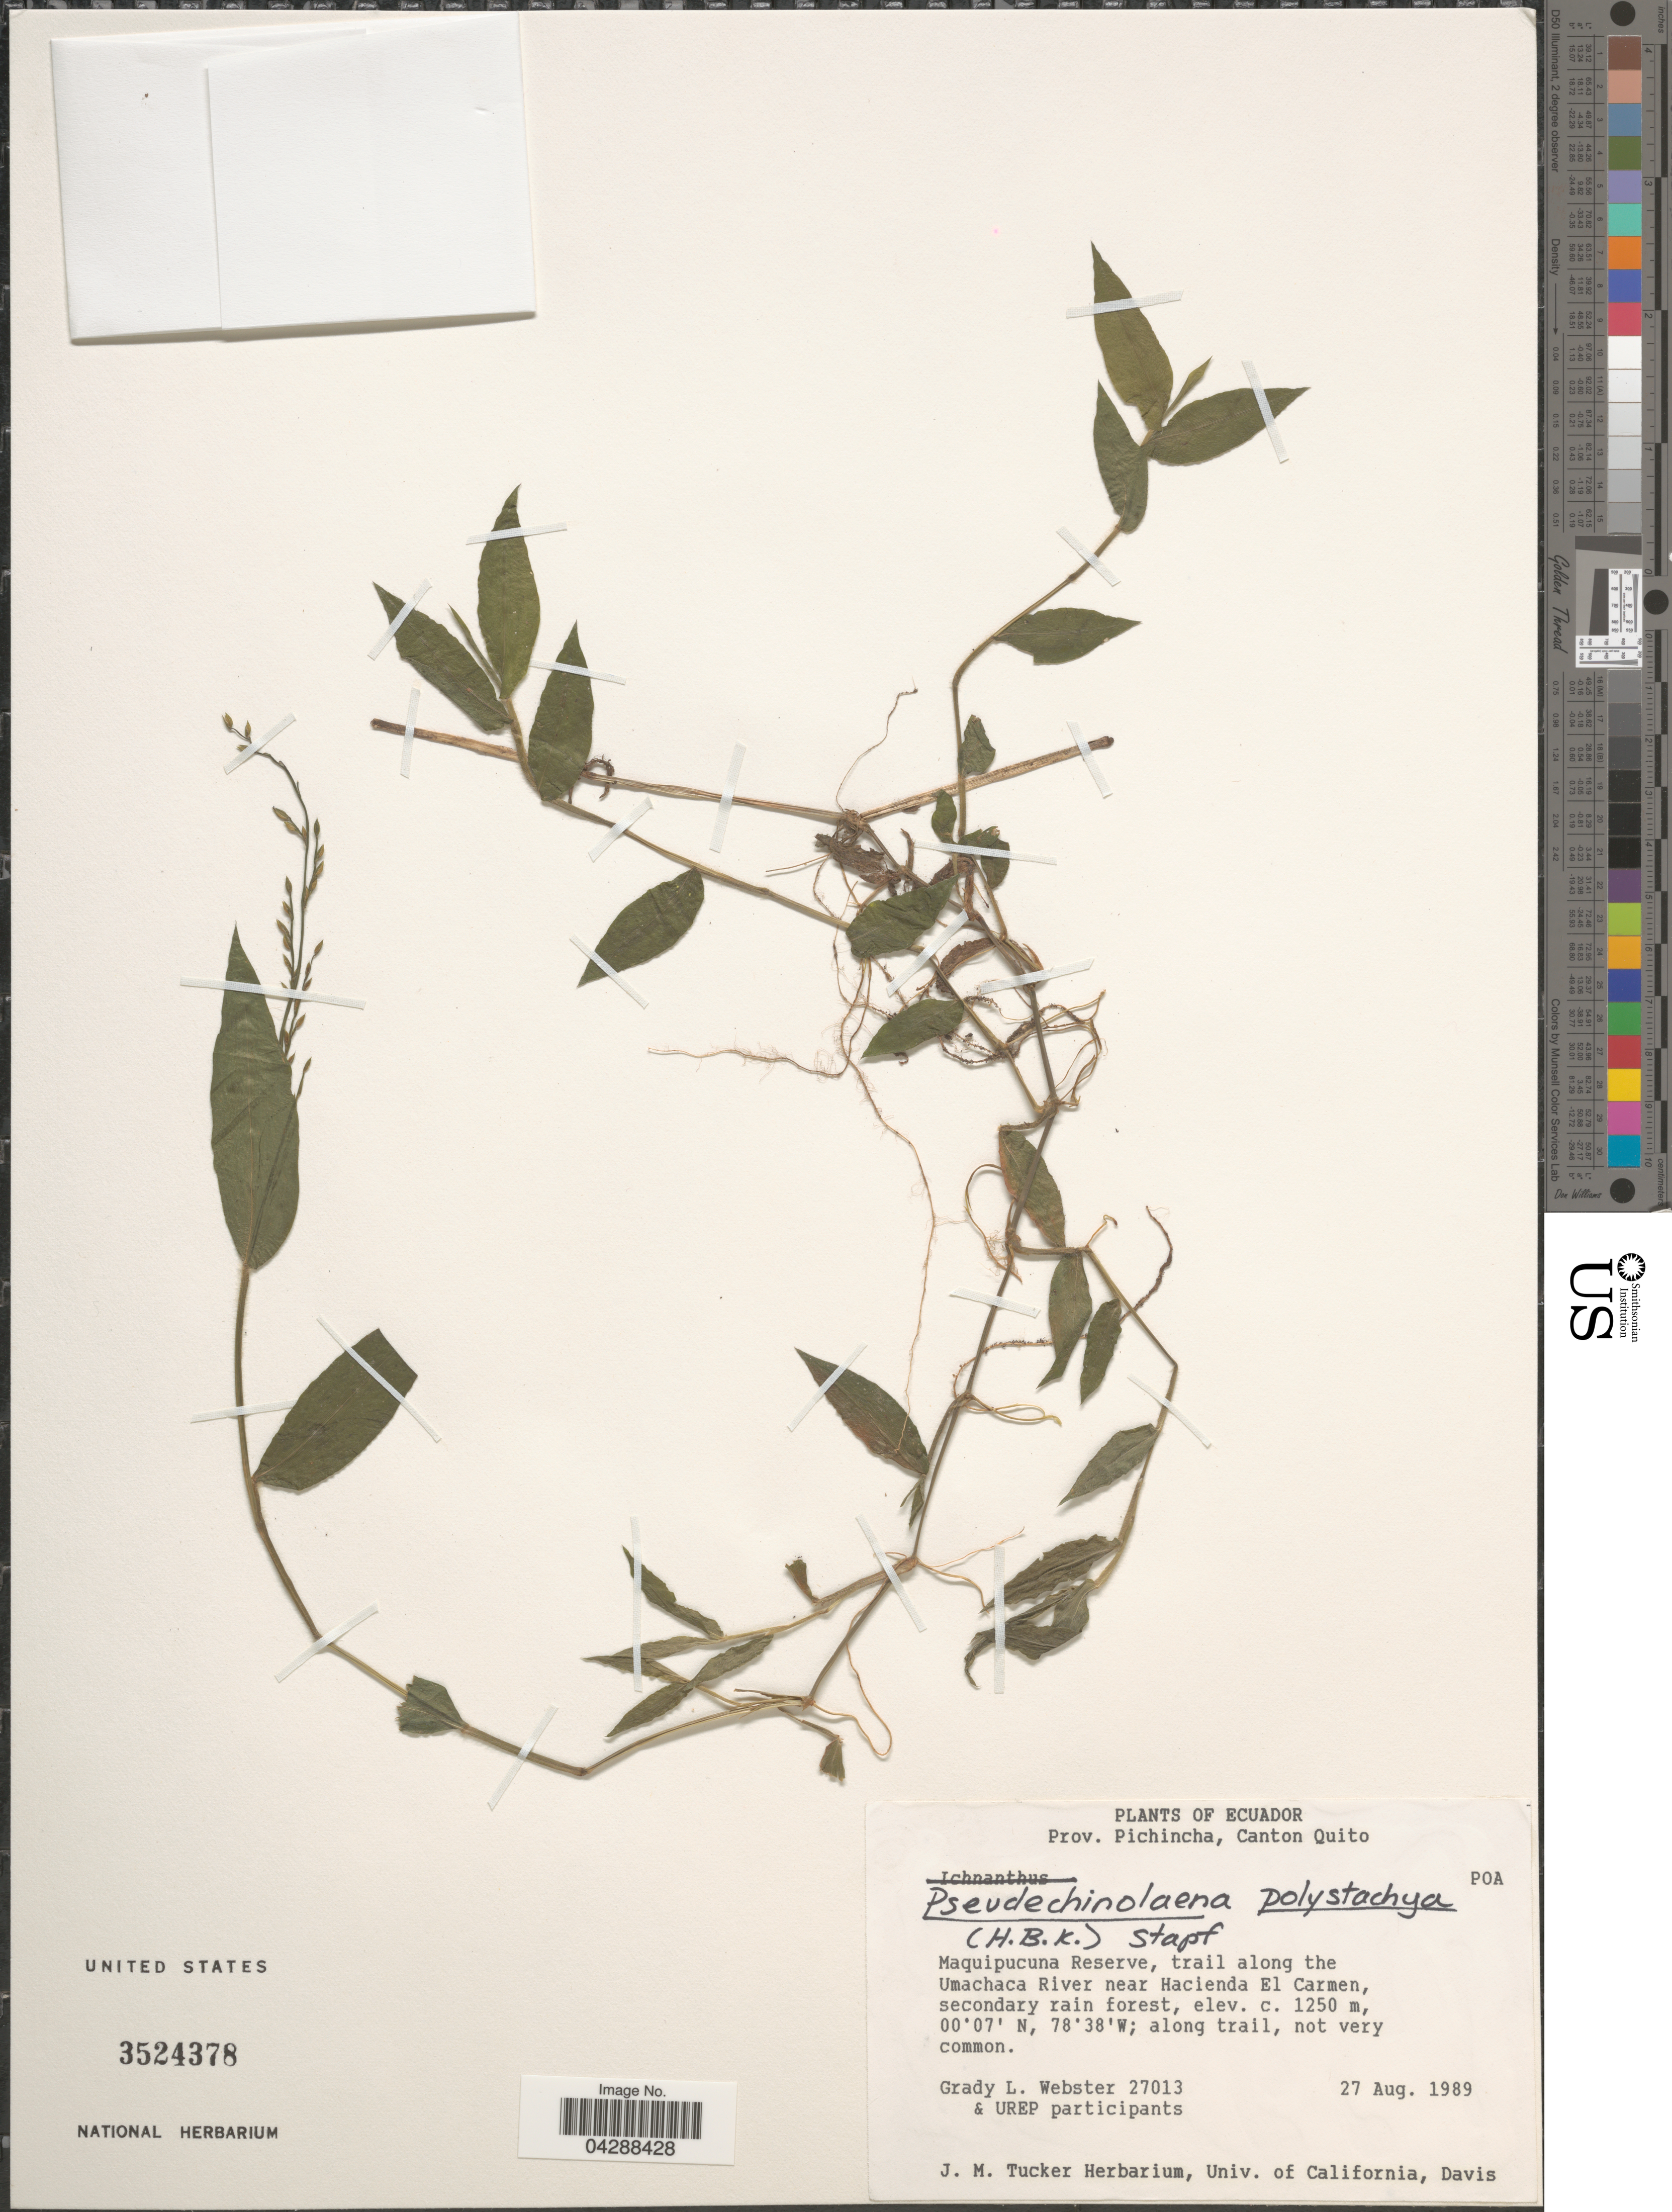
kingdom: Plantae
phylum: Tracheophyta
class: Liliopsida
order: Poales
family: Poaceae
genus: Pseudechinolaena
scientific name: Pseudechinolaena polystachya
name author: (Kunth) Stapf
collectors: G. L. Webster & UREP participants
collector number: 27013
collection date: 1989-08-27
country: Ecuador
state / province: Pichincha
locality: Canton Quito. Maquipucuna Reserve, trail along the Umachaca River near Hacienda El Carmen, secondary rain forest.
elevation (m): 1250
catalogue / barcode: US 3524378